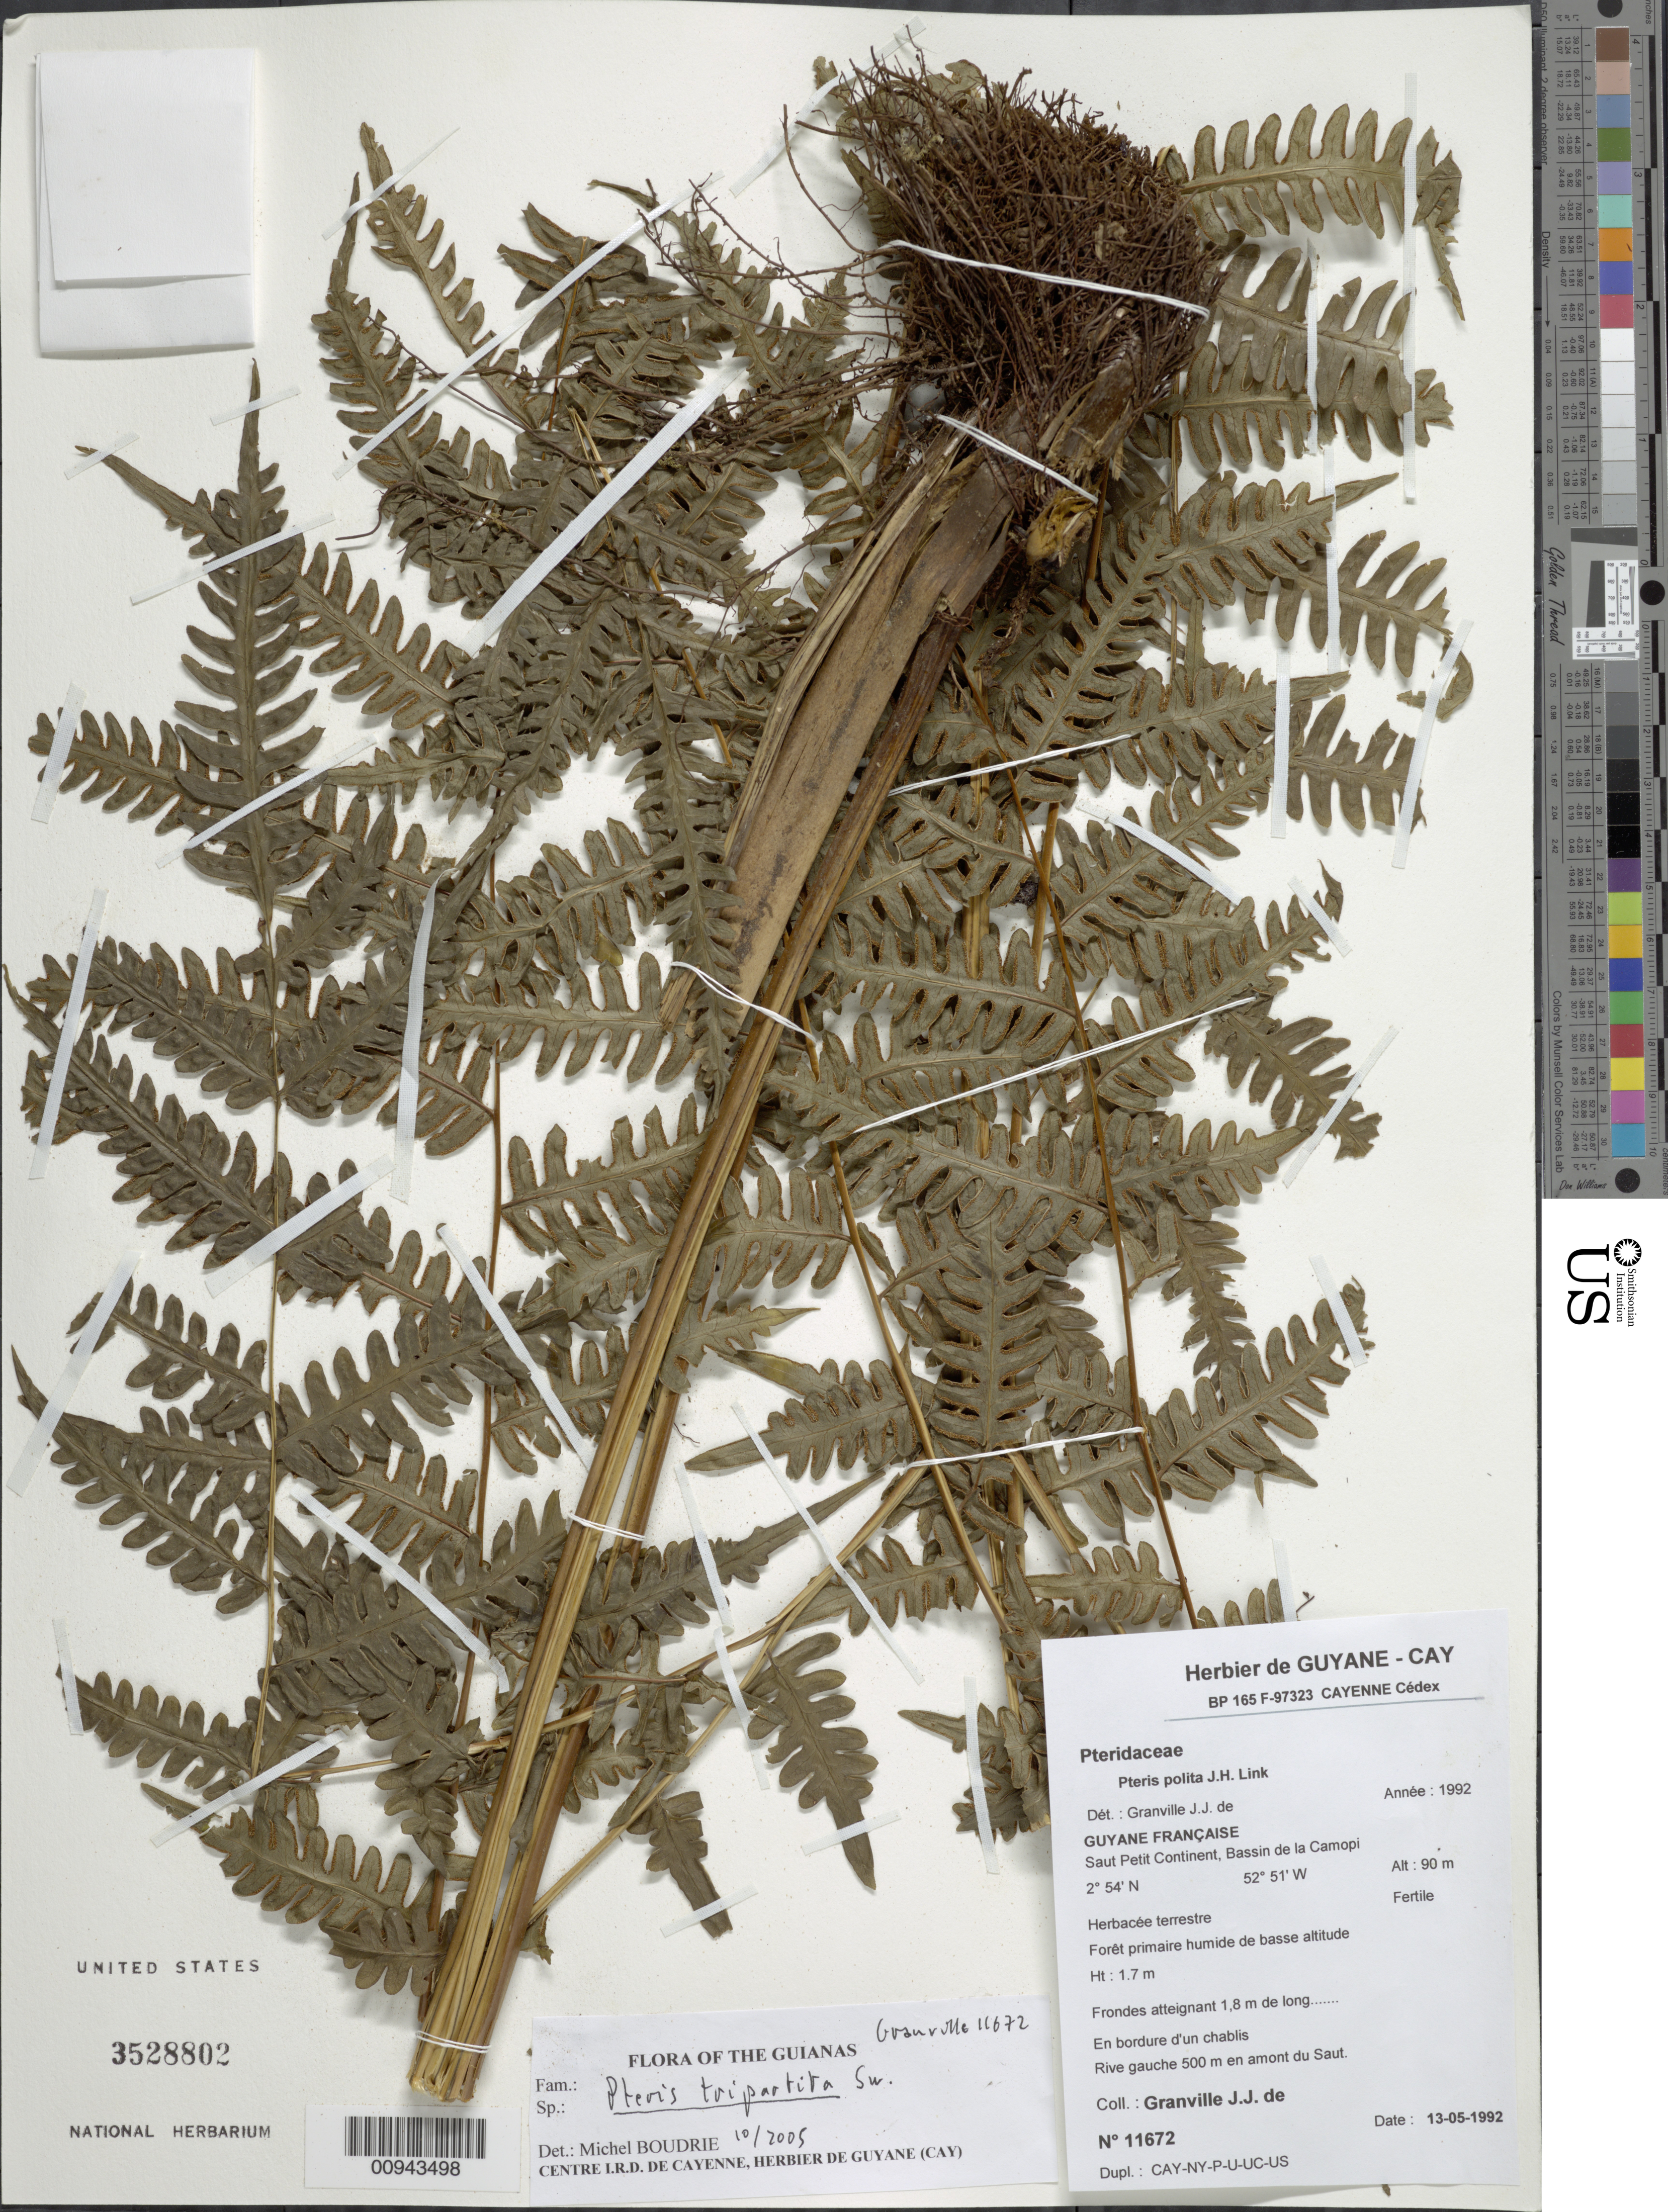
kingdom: Plantae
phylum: Tracheophyta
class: Polypodiopsida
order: Polypodiales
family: Pteridaceae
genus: Pteris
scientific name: Pteris propinqua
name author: J. Agardh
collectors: J.-J. de Granville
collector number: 11672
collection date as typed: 13-May-92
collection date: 1992-05-13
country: French Guiana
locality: Saut Petit Continent, Bassin de la Camopi. Rive gauche 500m en amont du Saut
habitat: Foret primaire humide de basse altitude. En bordure d'un chablis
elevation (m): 90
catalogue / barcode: US 3528802